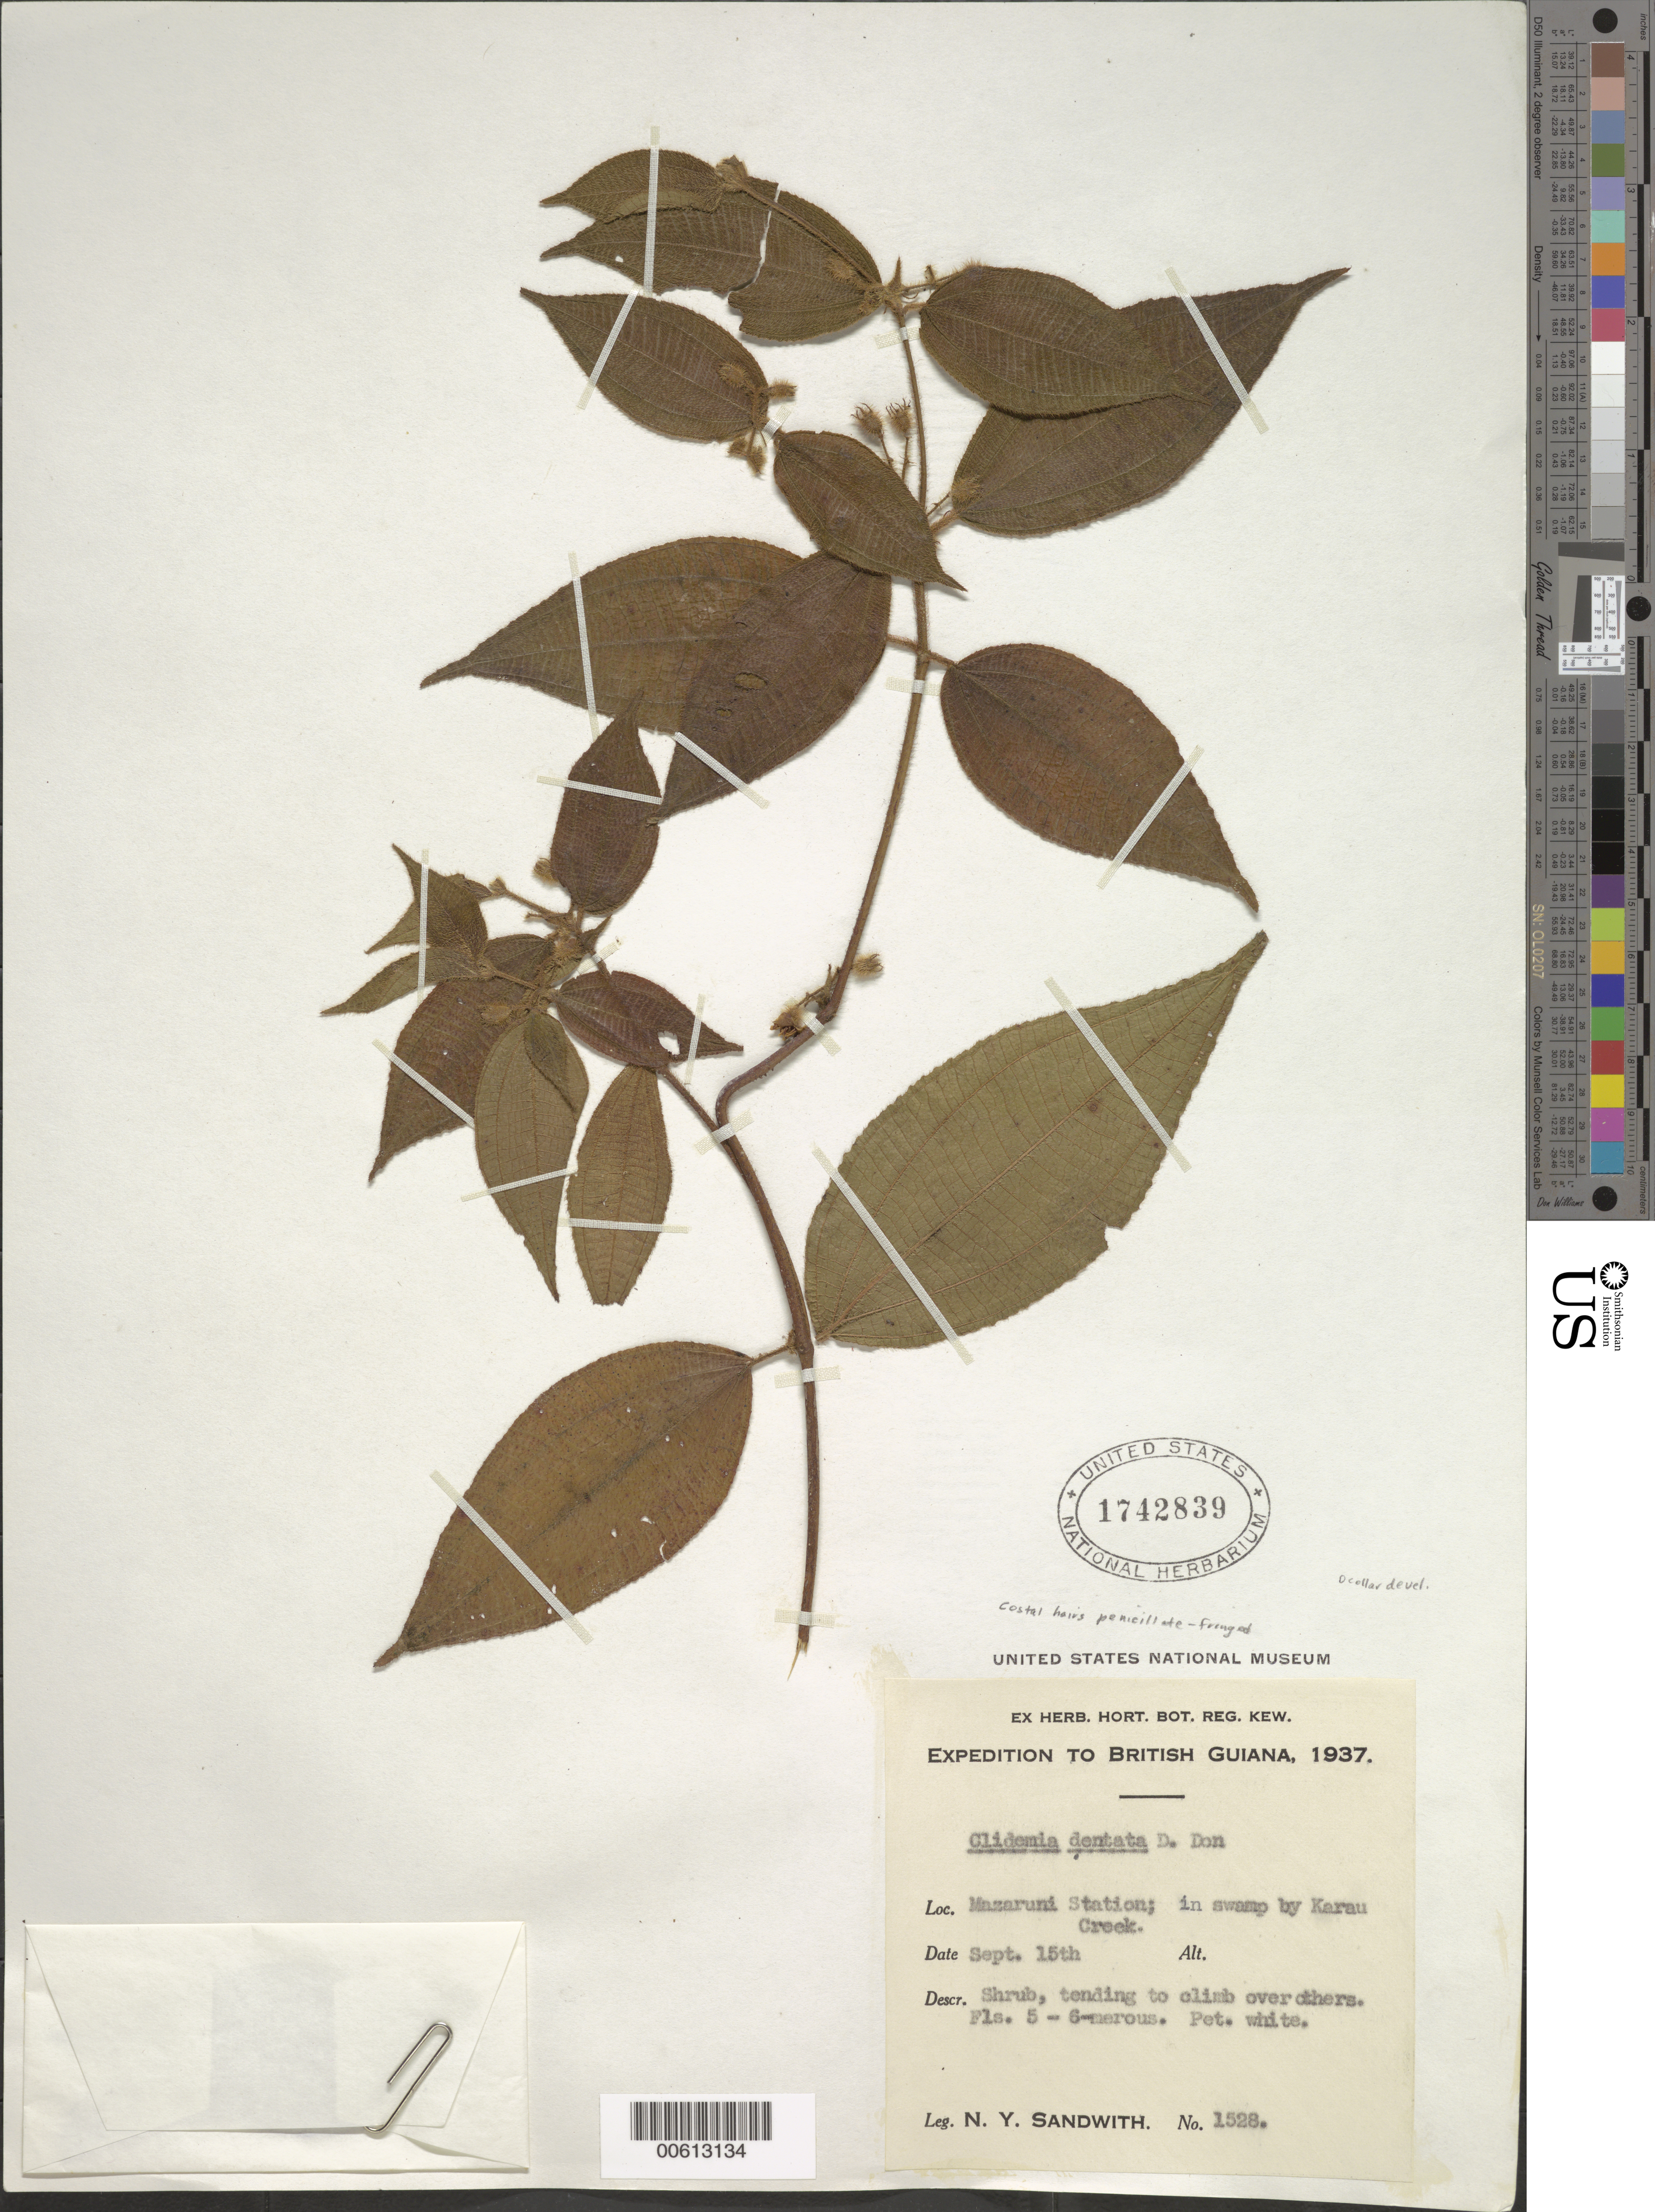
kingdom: Plantae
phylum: Tracheophyta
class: Magnoliopsida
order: Myrtales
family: Melastomataceae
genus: Clidemia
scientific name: Clidemia dentata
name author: D. Don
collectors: N. Y. Sandwith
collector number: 1528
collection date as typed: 15-Sep-37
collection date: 1937-09-15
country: Guyana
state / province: Cuyuni-Mazaruni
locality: Mazaruni Station, Karau Creek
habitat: Swamp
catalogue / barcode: US 1742839